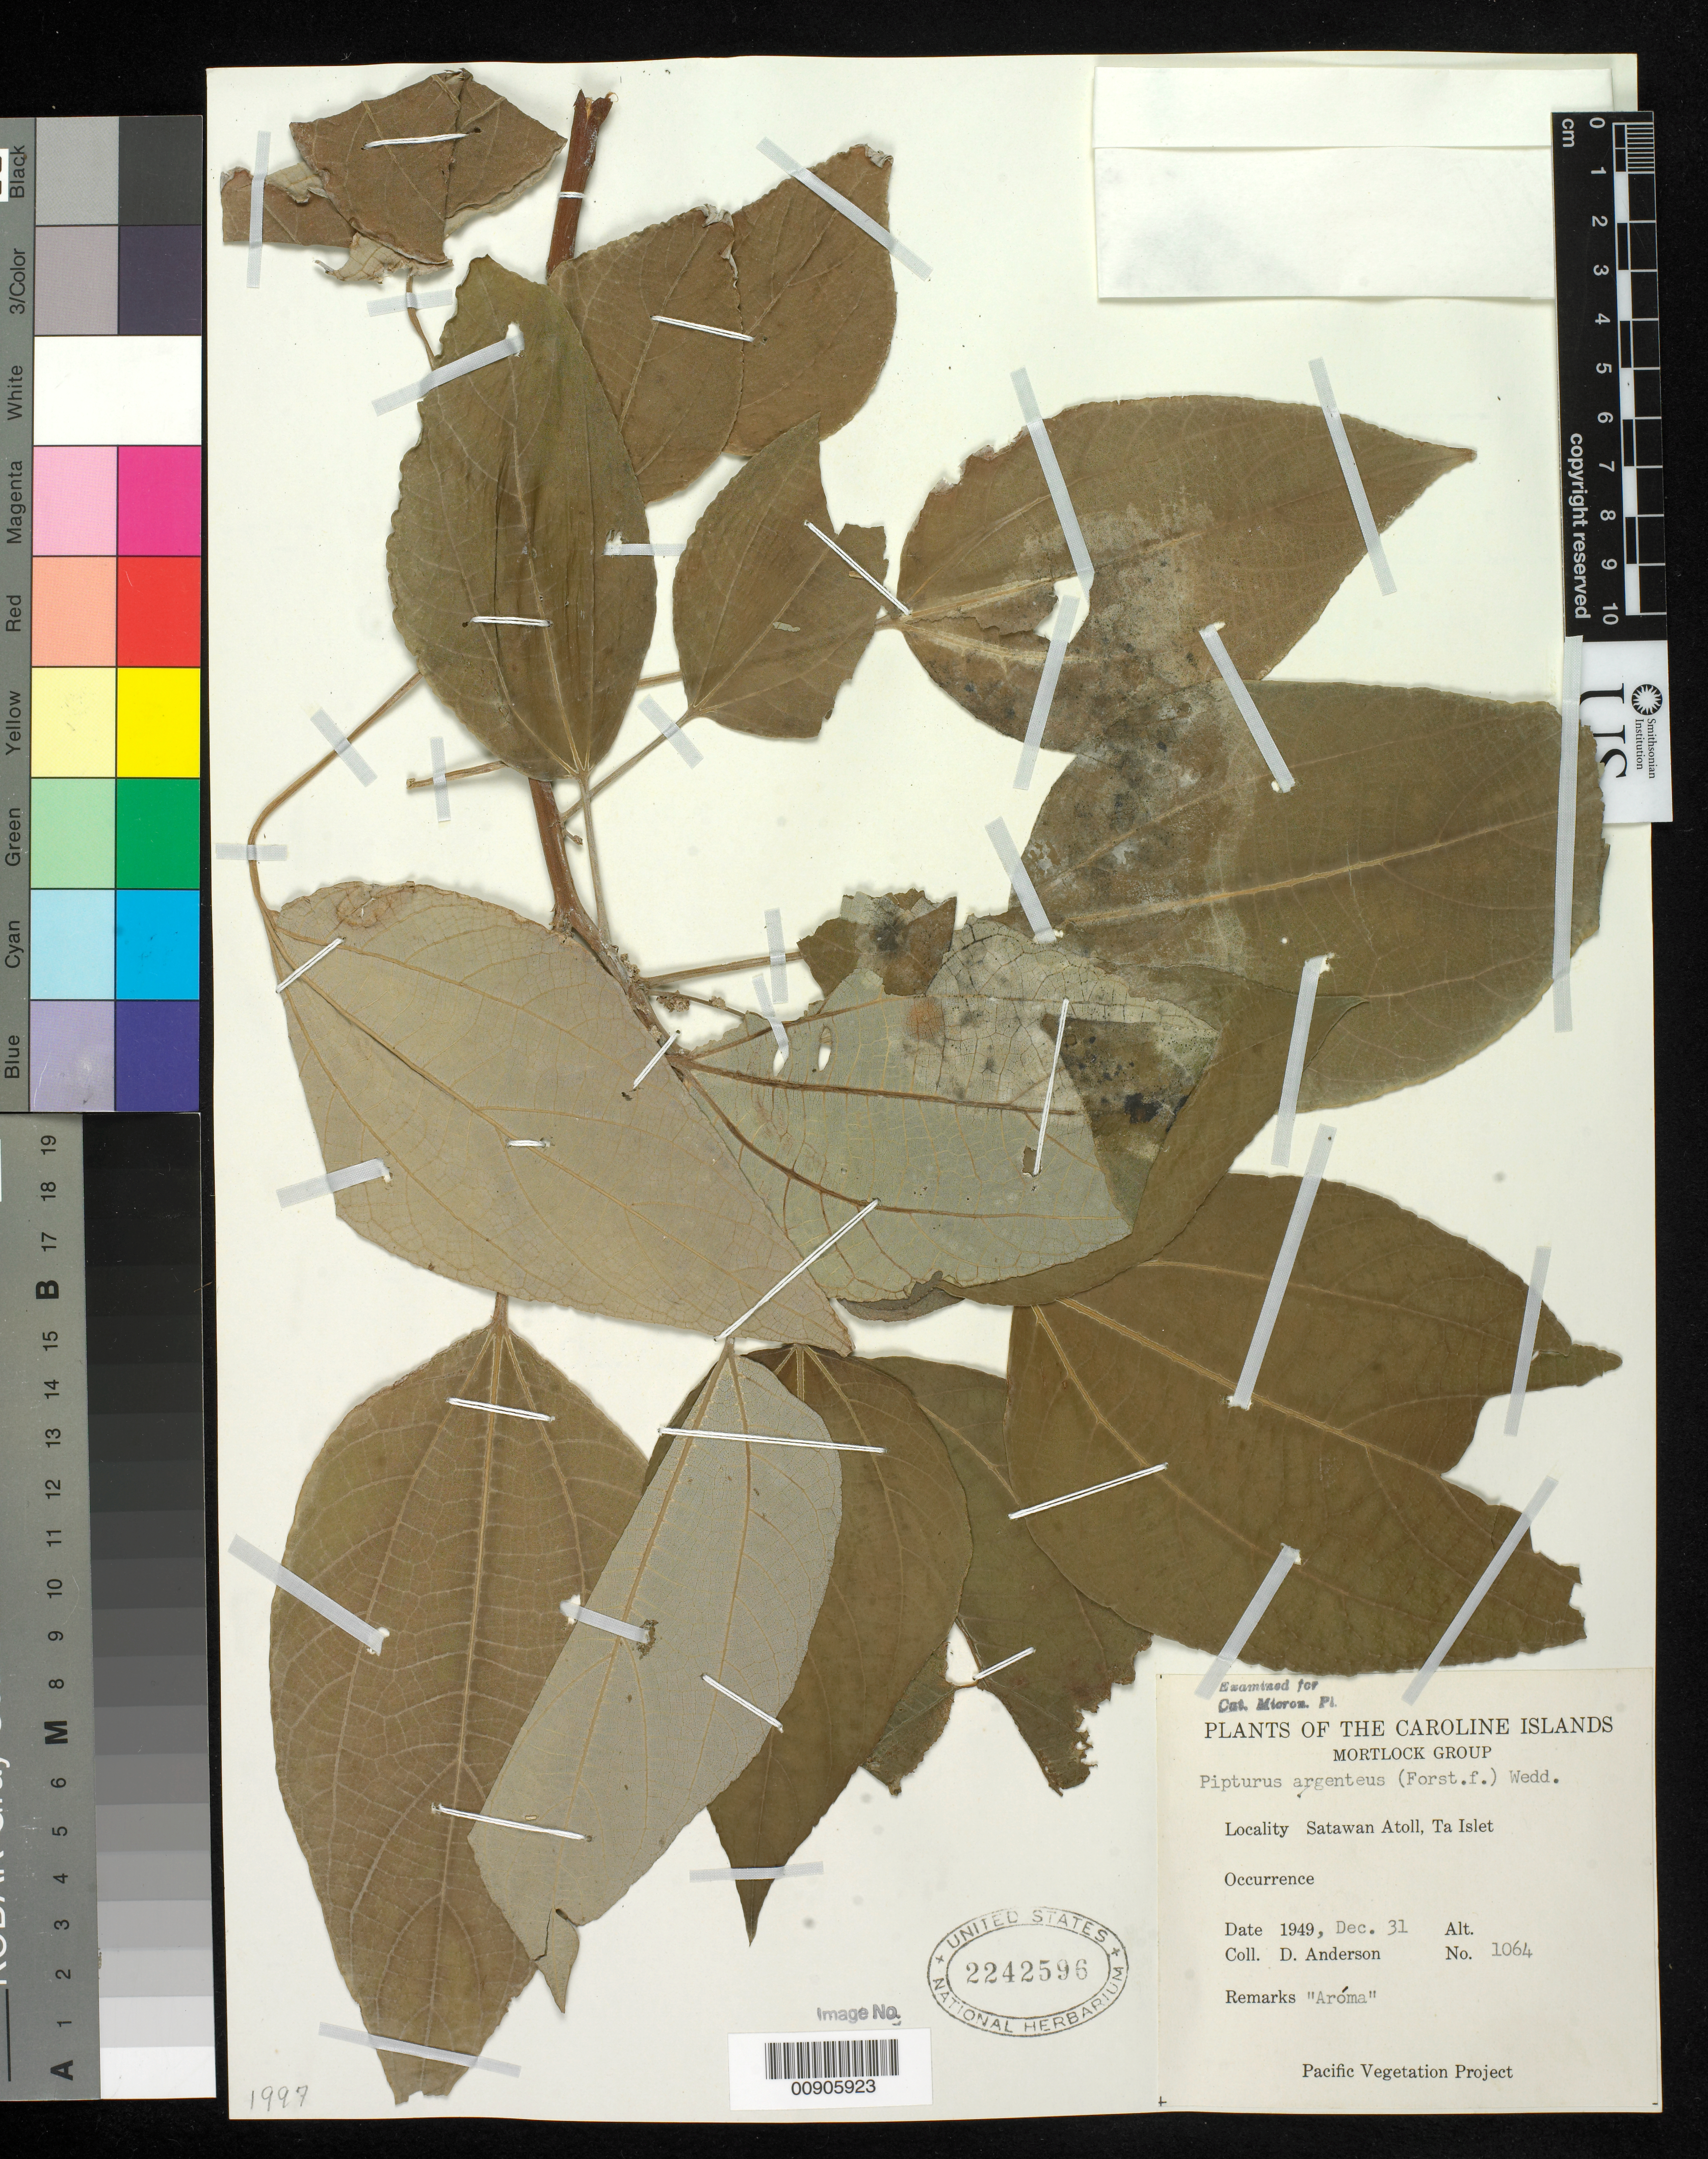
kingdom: Plantae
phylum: Tracheophyta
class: Magnoliopsida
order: Rosales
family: Urticaceae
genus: Pipturus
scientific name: Pipturus argenteus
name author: (G. Forst.) Wedd.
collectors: D. Anderson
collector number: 1064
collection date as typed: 31 Dec 1949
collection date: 1949-12-31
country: Micronesia, Federated States of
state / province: Truk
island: Satawan Atoll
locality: Ta Islet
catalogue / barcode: US 2242596